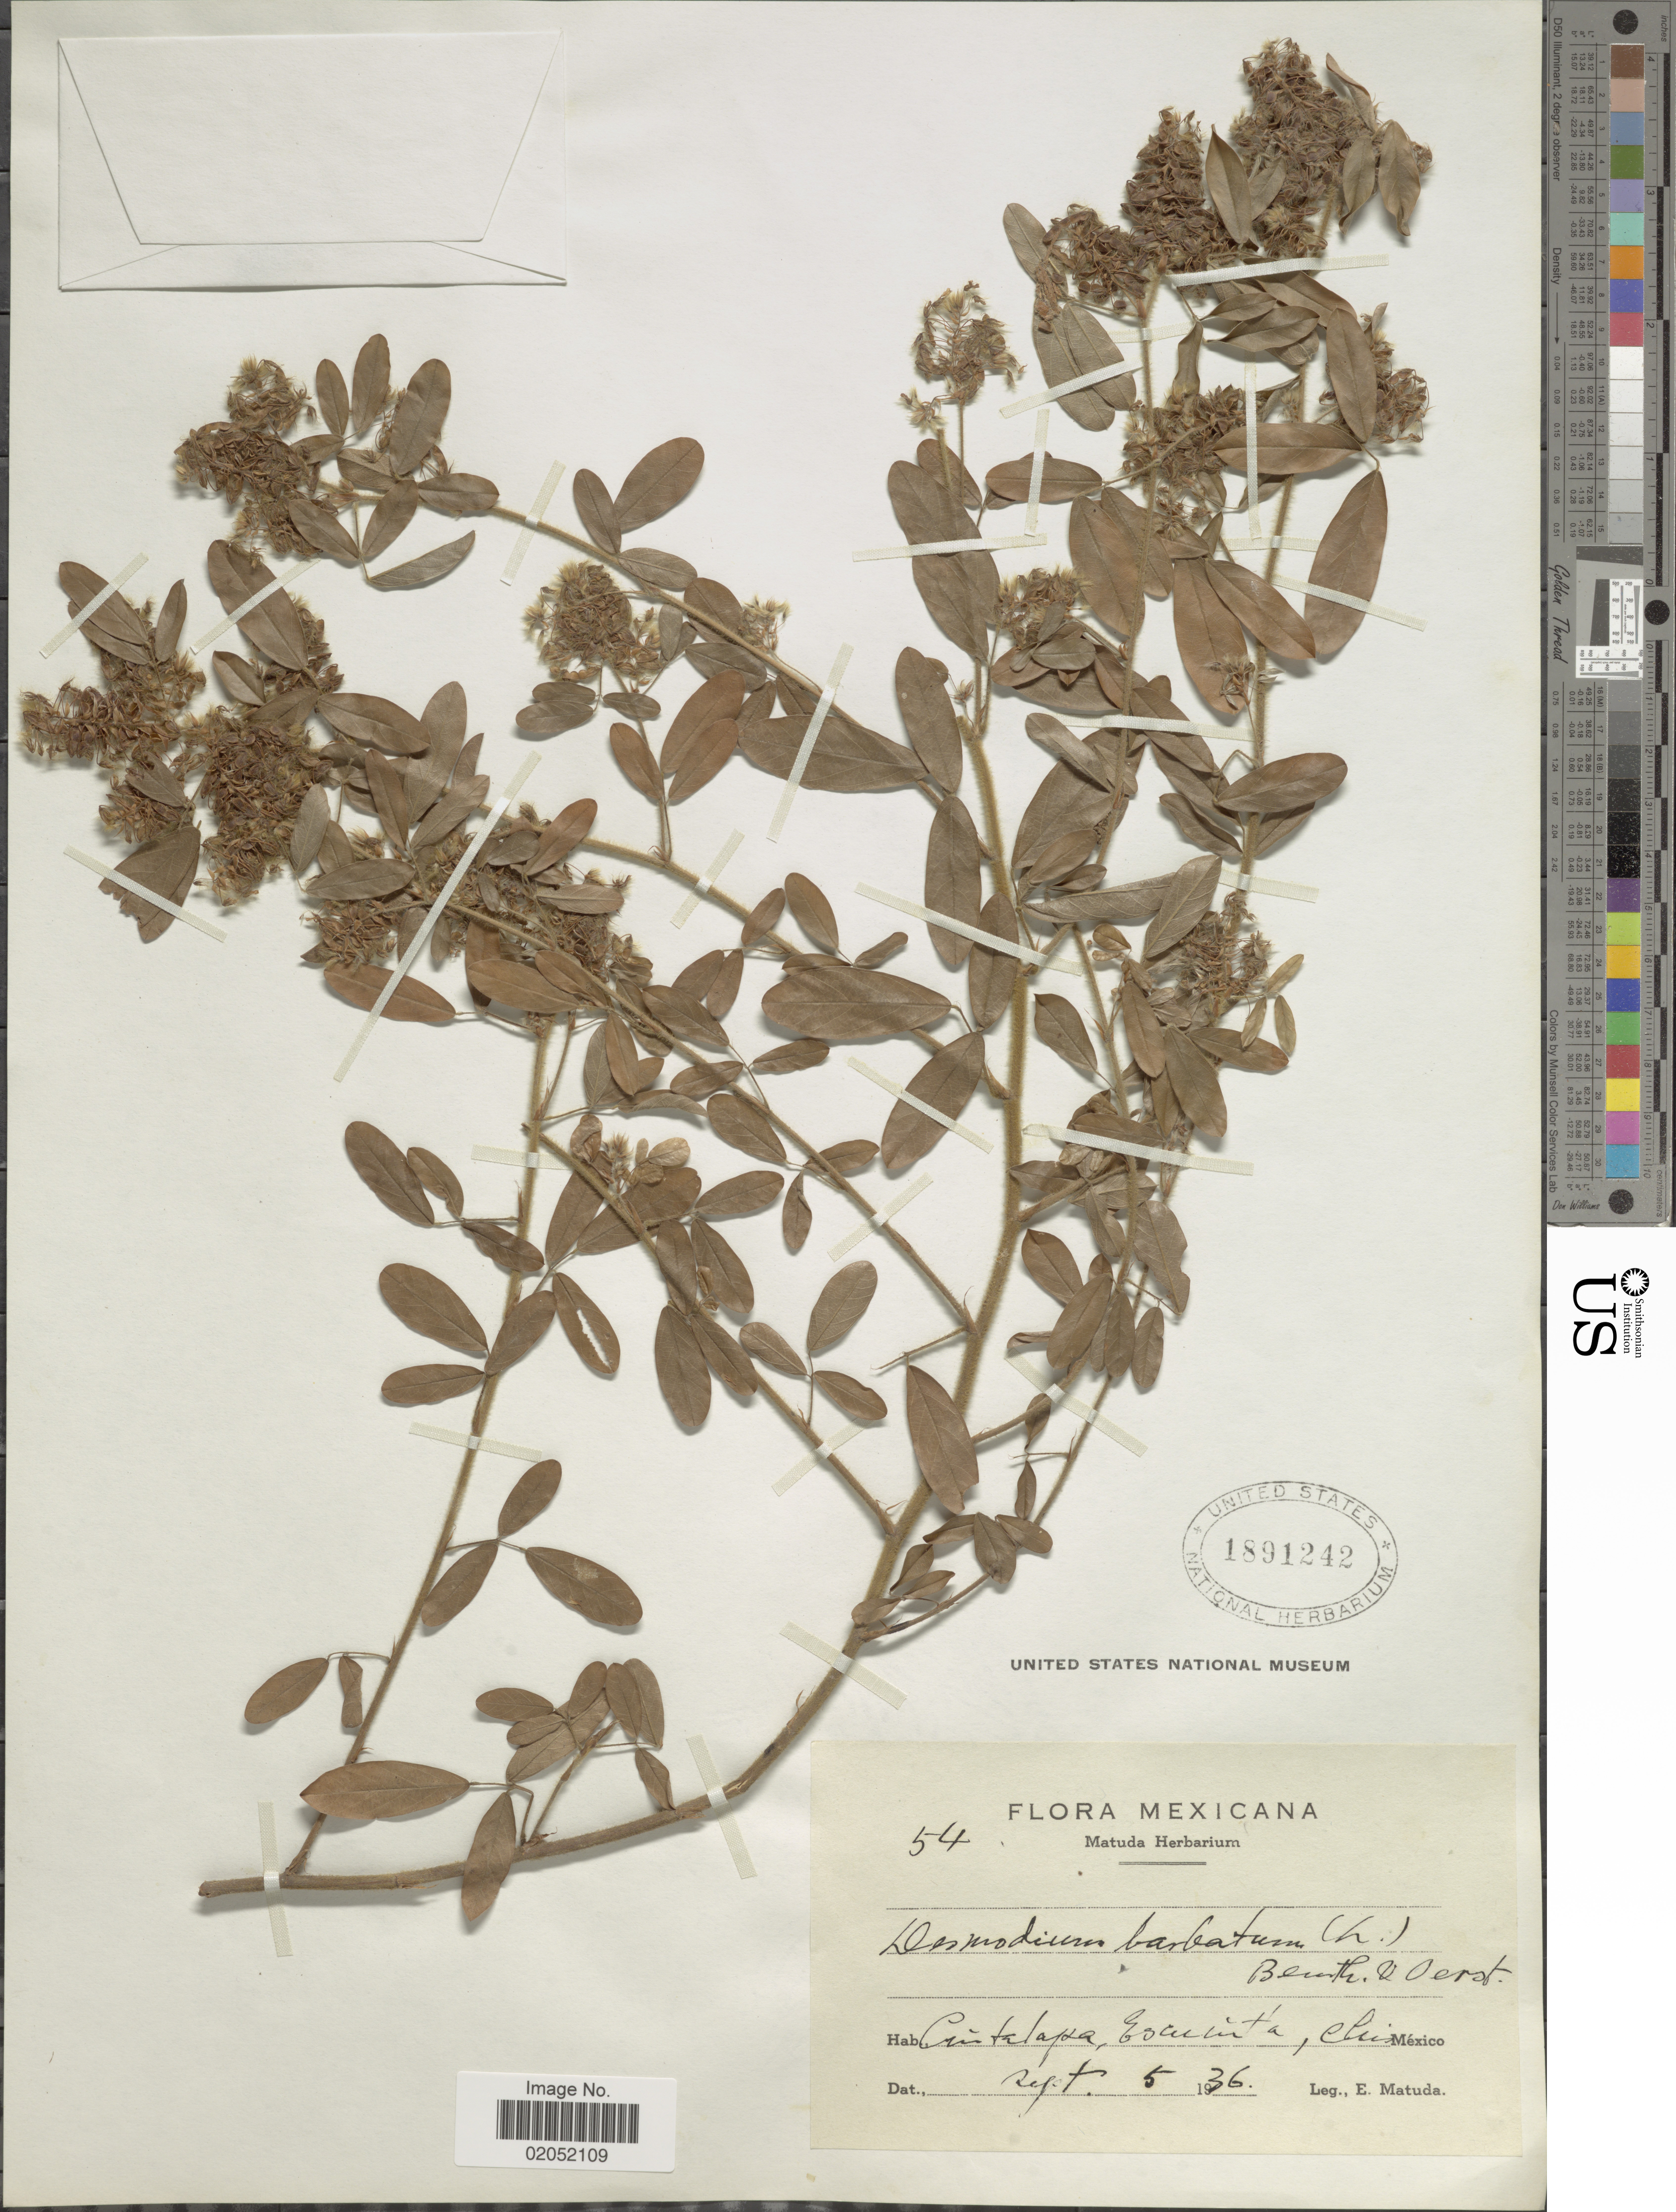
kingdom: Plantae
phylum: Tracheophyta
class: Magnoliopsida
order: Fabales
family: Fabaceae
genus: Grona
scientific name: Grona barbata var. barbata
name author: (L.) H. Ohashi & K. Ohashi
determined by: Strong, Mark T., (BOT), Smithsonian Institution - National Museum of Natural History (UNITED STATES)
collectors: E. Matuda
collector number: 54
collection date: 1936-09-05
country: Mexico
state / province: Chiapas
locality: Escuintla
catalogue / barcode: US 1891242